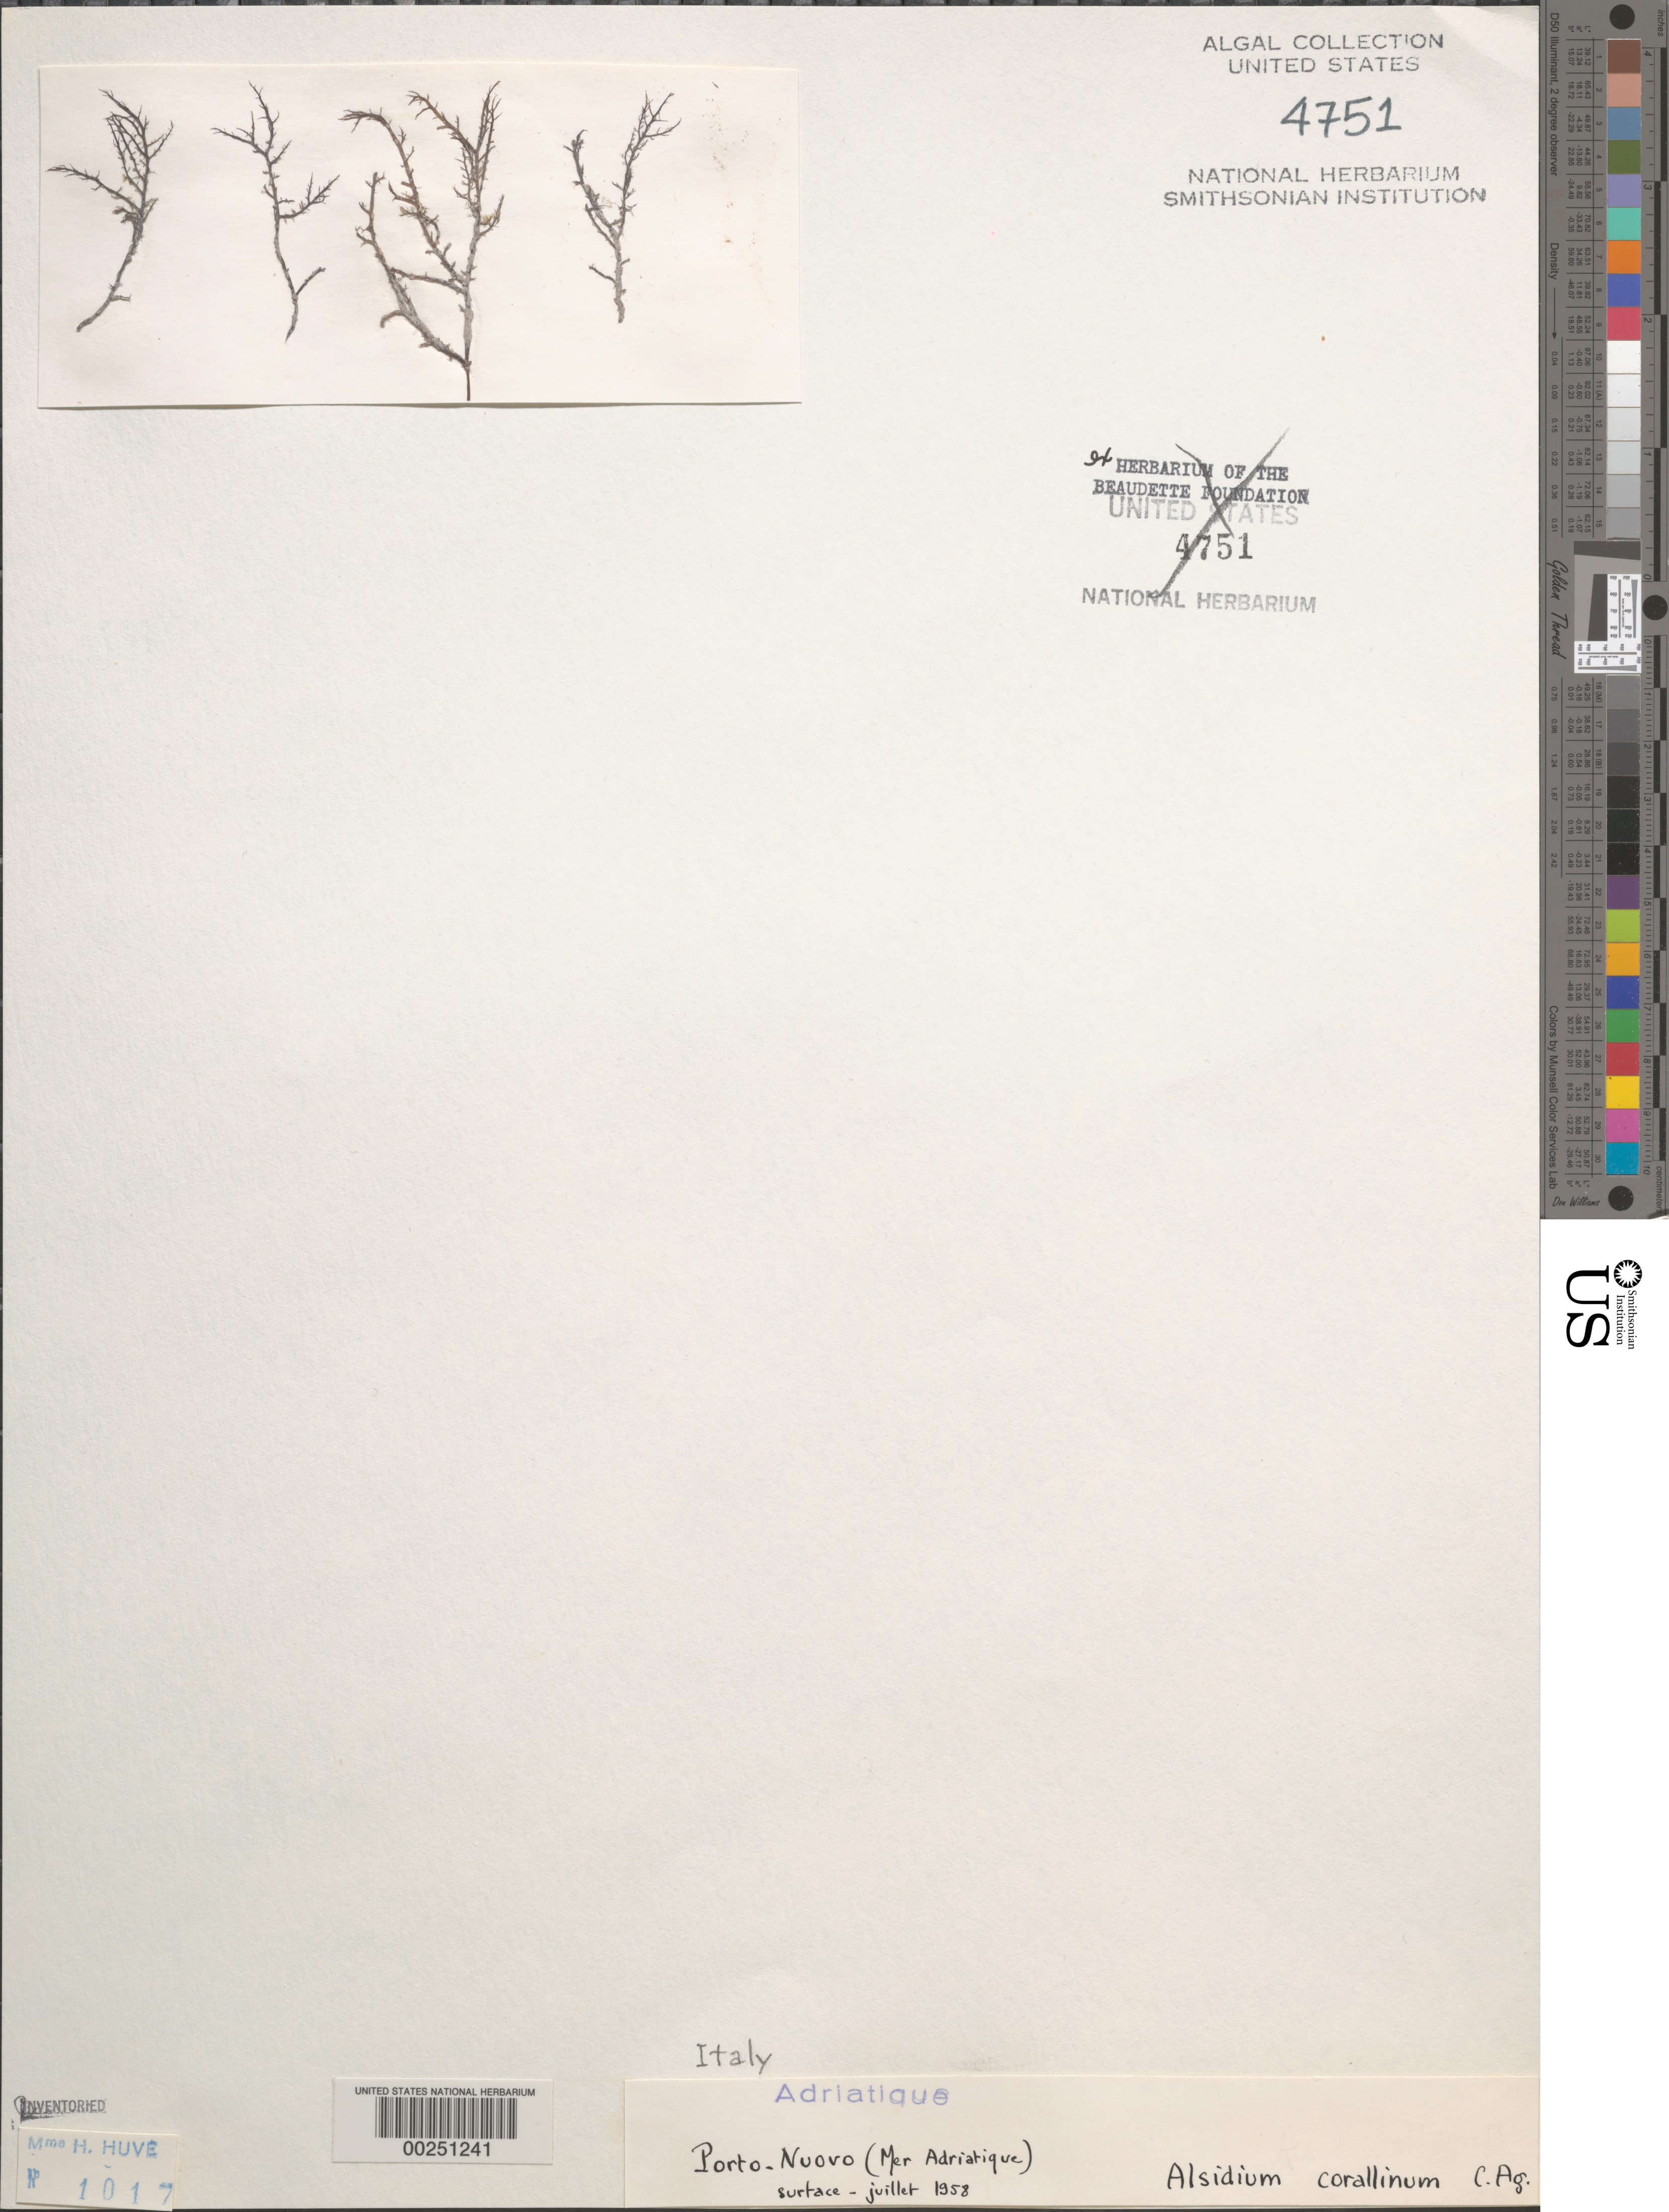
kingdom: Plantae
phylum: Rhodophyta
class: Florideophyceae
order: Ceramiales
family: Rhodomelaceae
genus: Alsidium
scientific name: Alsidium corallinum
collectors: H. Huvé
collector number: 1017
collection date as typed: Jul 1958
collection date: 1958-07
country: Italy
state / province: Friuli-venezia Giulia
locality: Porto nuovo, adriatic sea (mer adriatique)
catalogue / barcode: US 4751